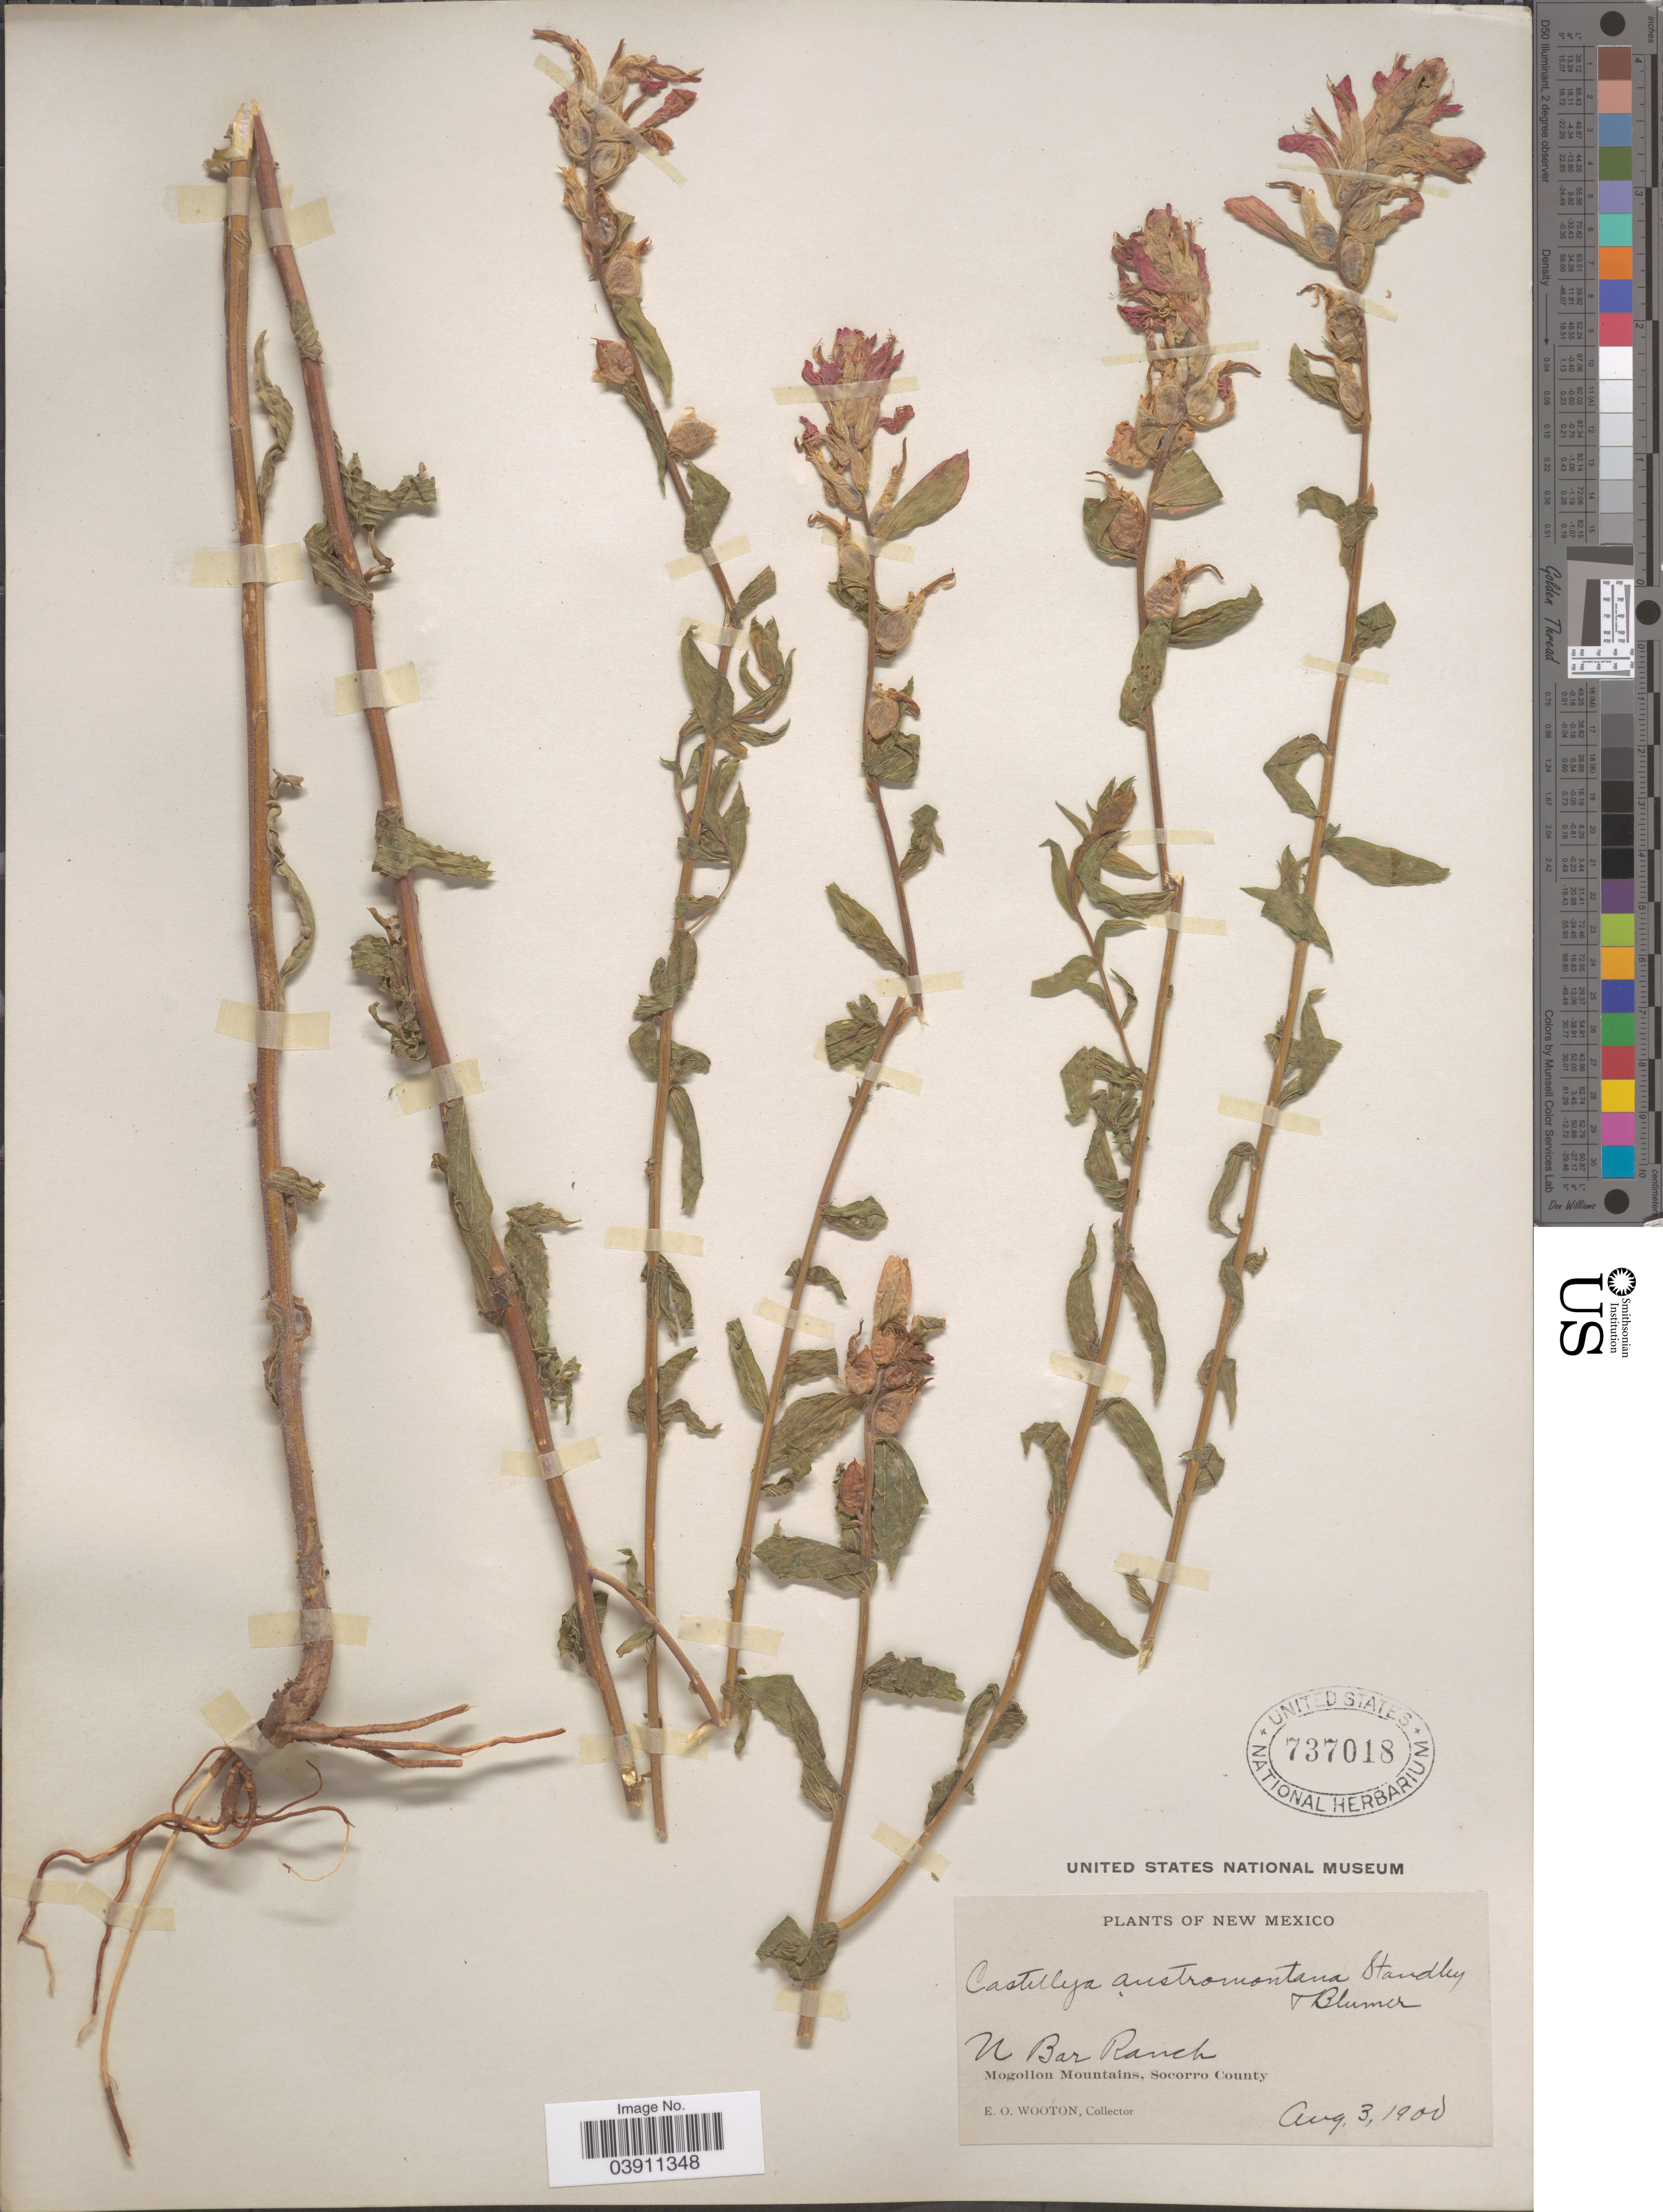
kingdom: Plantae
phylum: Tracheophyta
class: Magnoliopsida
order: Lamiales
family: Orobanchaceae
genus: Castilleja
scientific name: Castilleja austromontana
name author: Standl. & Blumer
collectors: E. O. Wooton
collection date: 1900-08-03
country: United States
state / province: New Mexico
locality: N Bar Ranch. Mogollon Mountains, Socorro County.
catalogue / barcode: US 737018